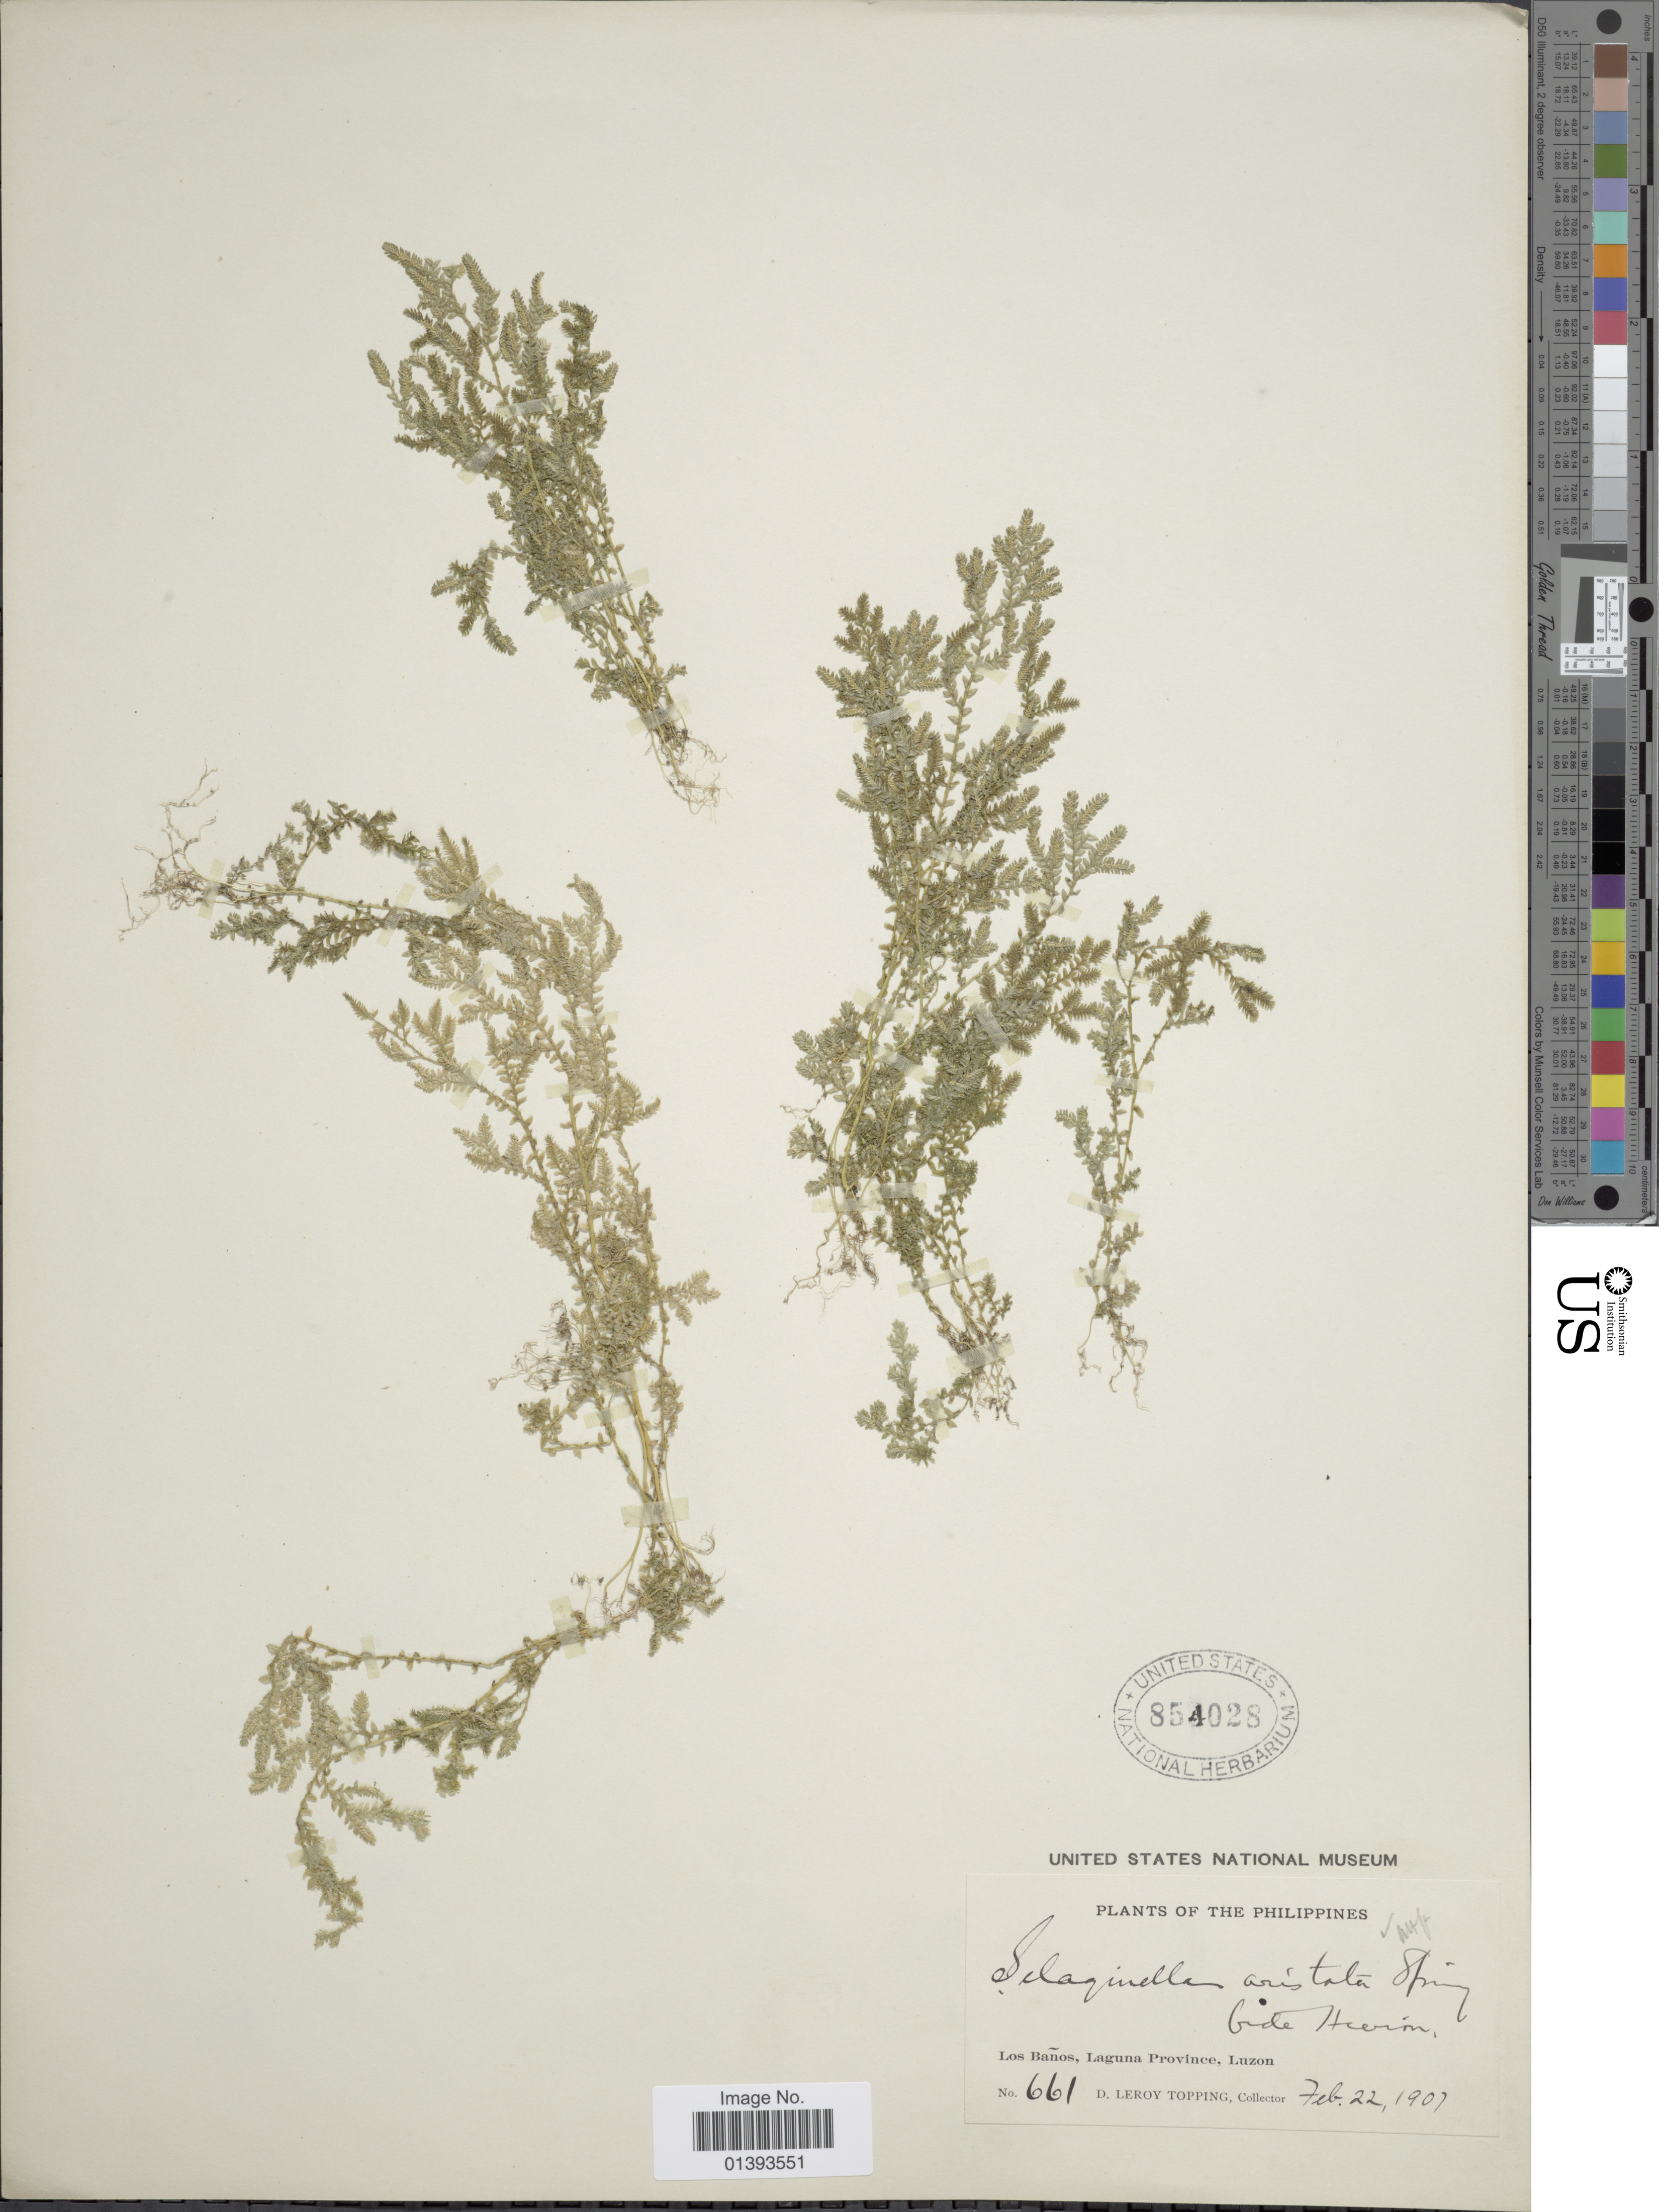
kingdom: Plantae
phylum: Tracheophyta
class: Lycopodiopsida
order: Selaginellales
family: Selaginellaceae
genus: Selaginella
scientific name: Selaginella aristata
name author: Spring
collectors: D. L. Topping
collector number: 661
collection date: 1907-02-22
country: Philippines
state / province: Central Luzon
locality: Los Baños, Laguna Province, Luzon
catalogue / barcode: US 854028